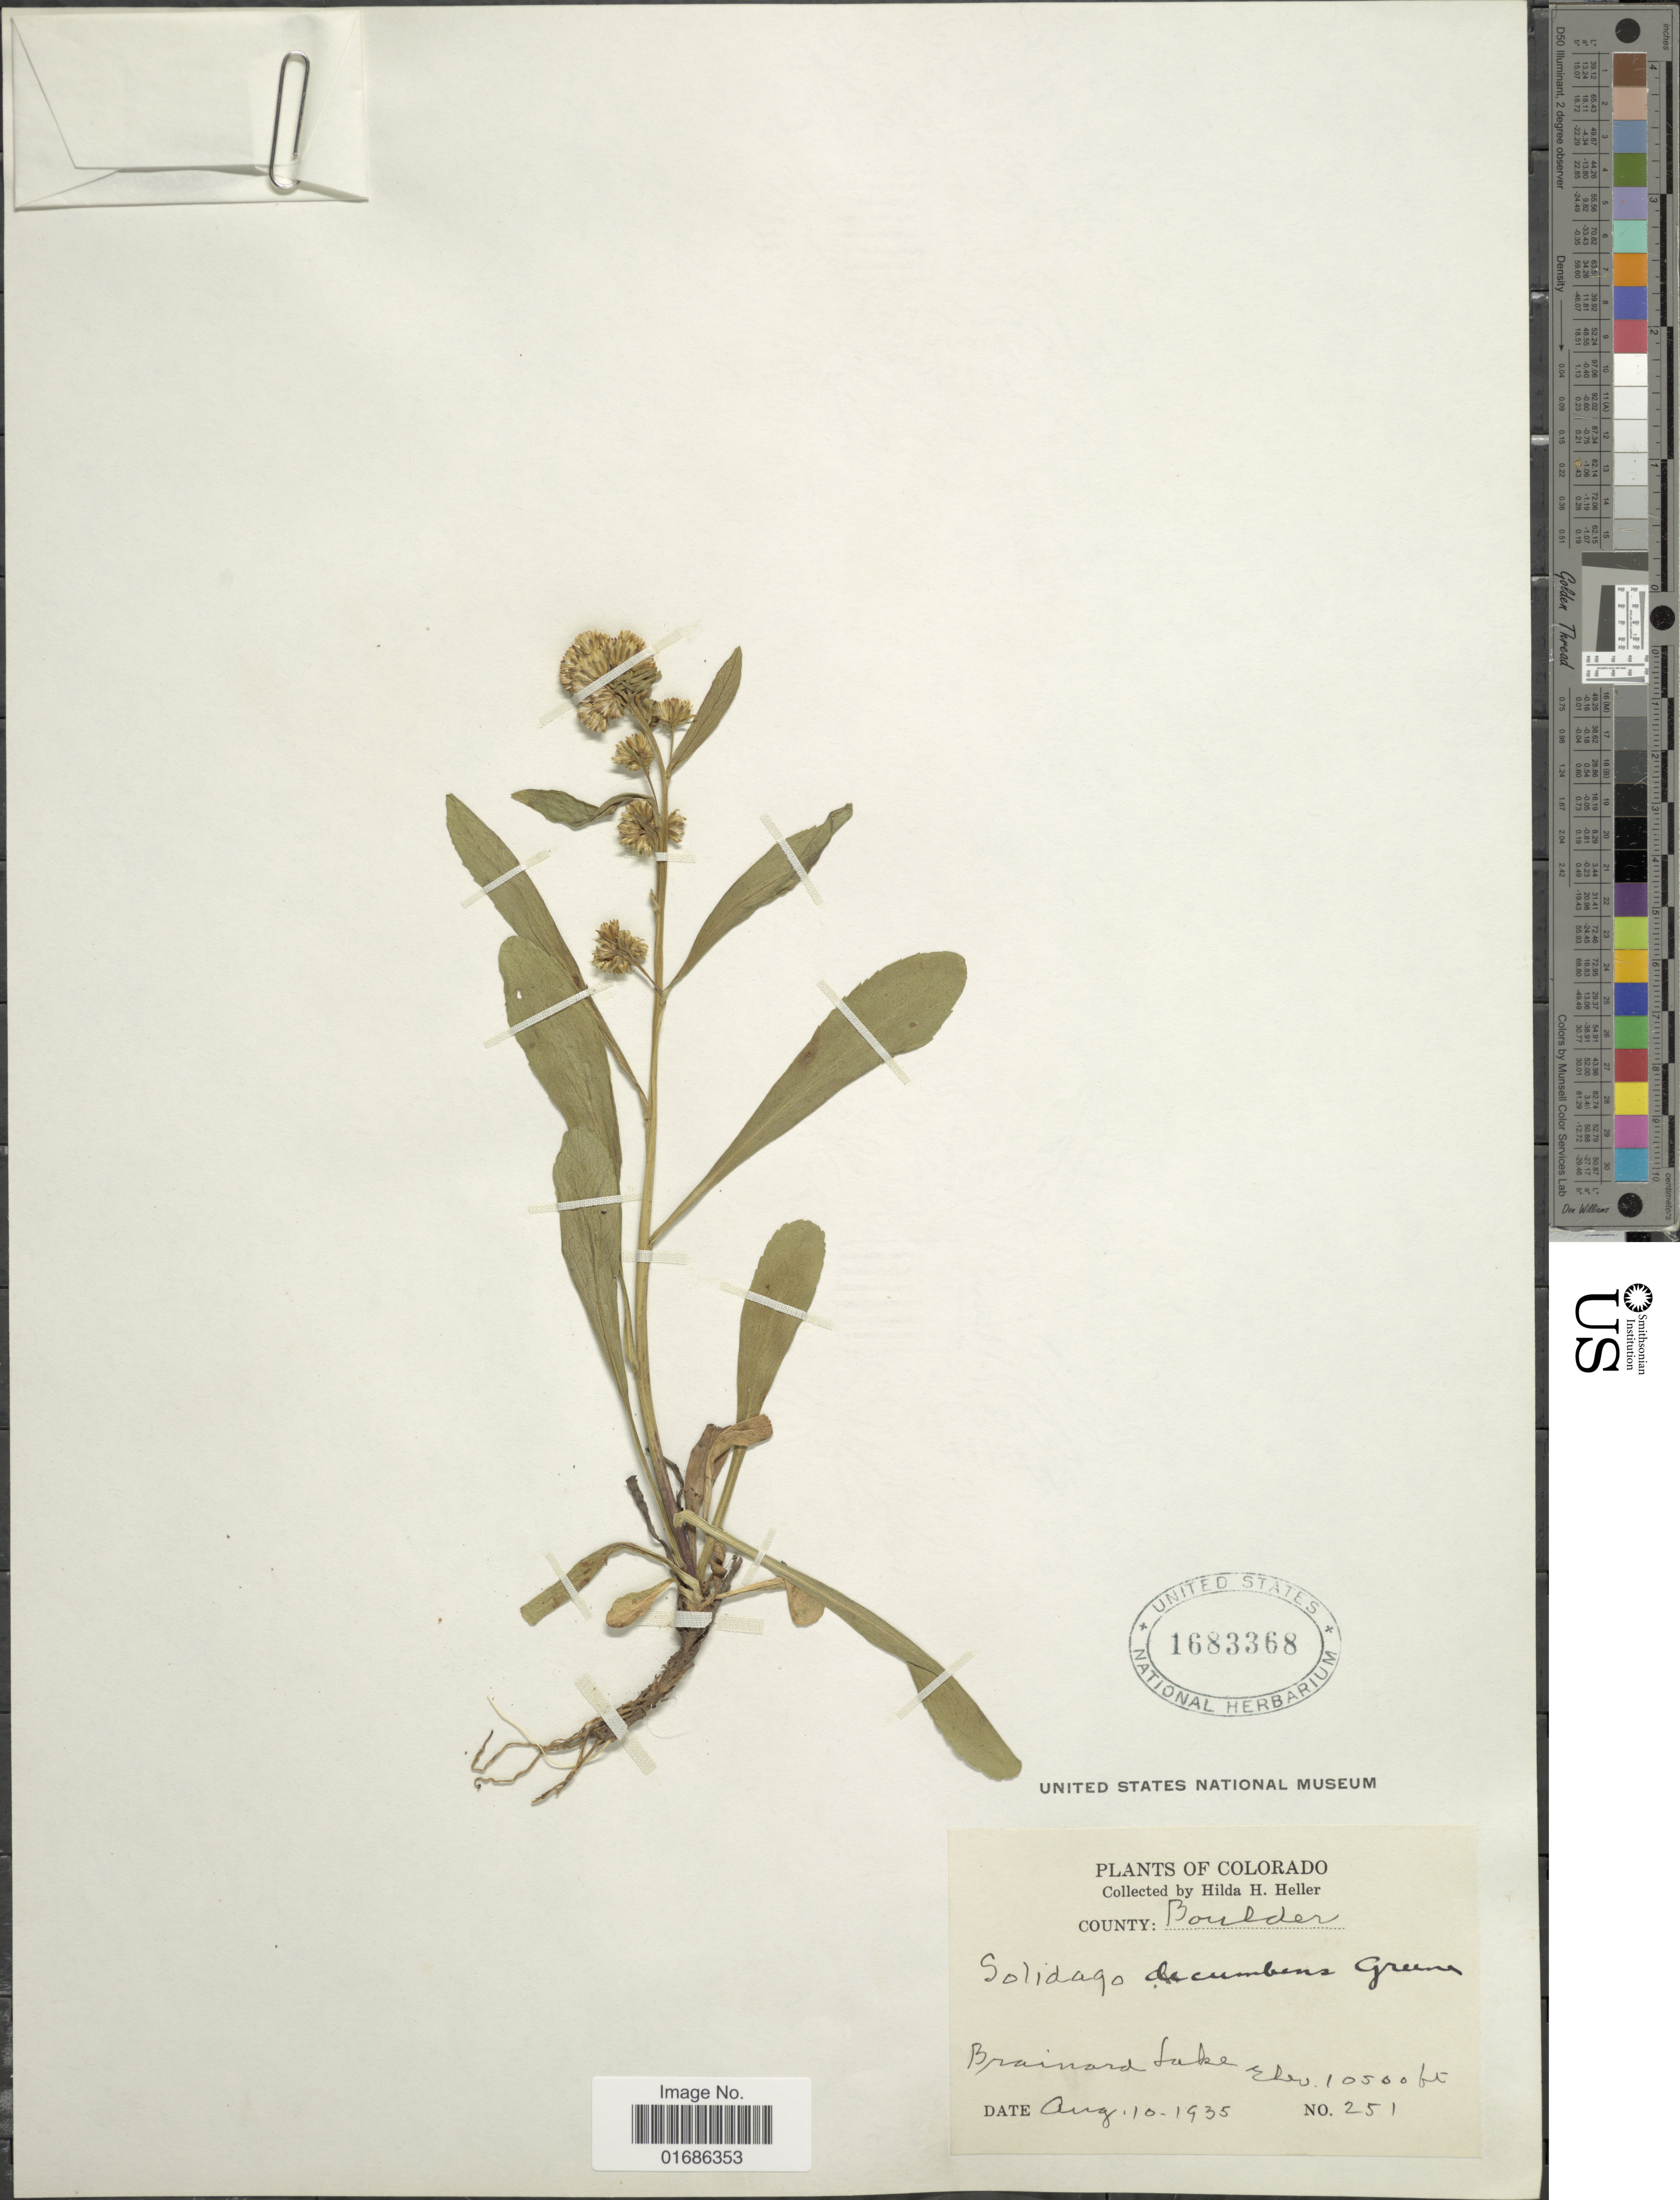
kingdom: Plantae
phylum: Tracheophyta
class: Magnoliopsida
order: Asterales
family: Asteraceae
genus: Solidago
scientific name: Solidago decumbens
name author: Greene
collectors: H. H. Heller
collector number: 251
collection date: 1935-08-10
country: United States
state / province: Colorado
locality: Brainard Lake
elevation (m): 3200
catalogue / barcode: US 1683368